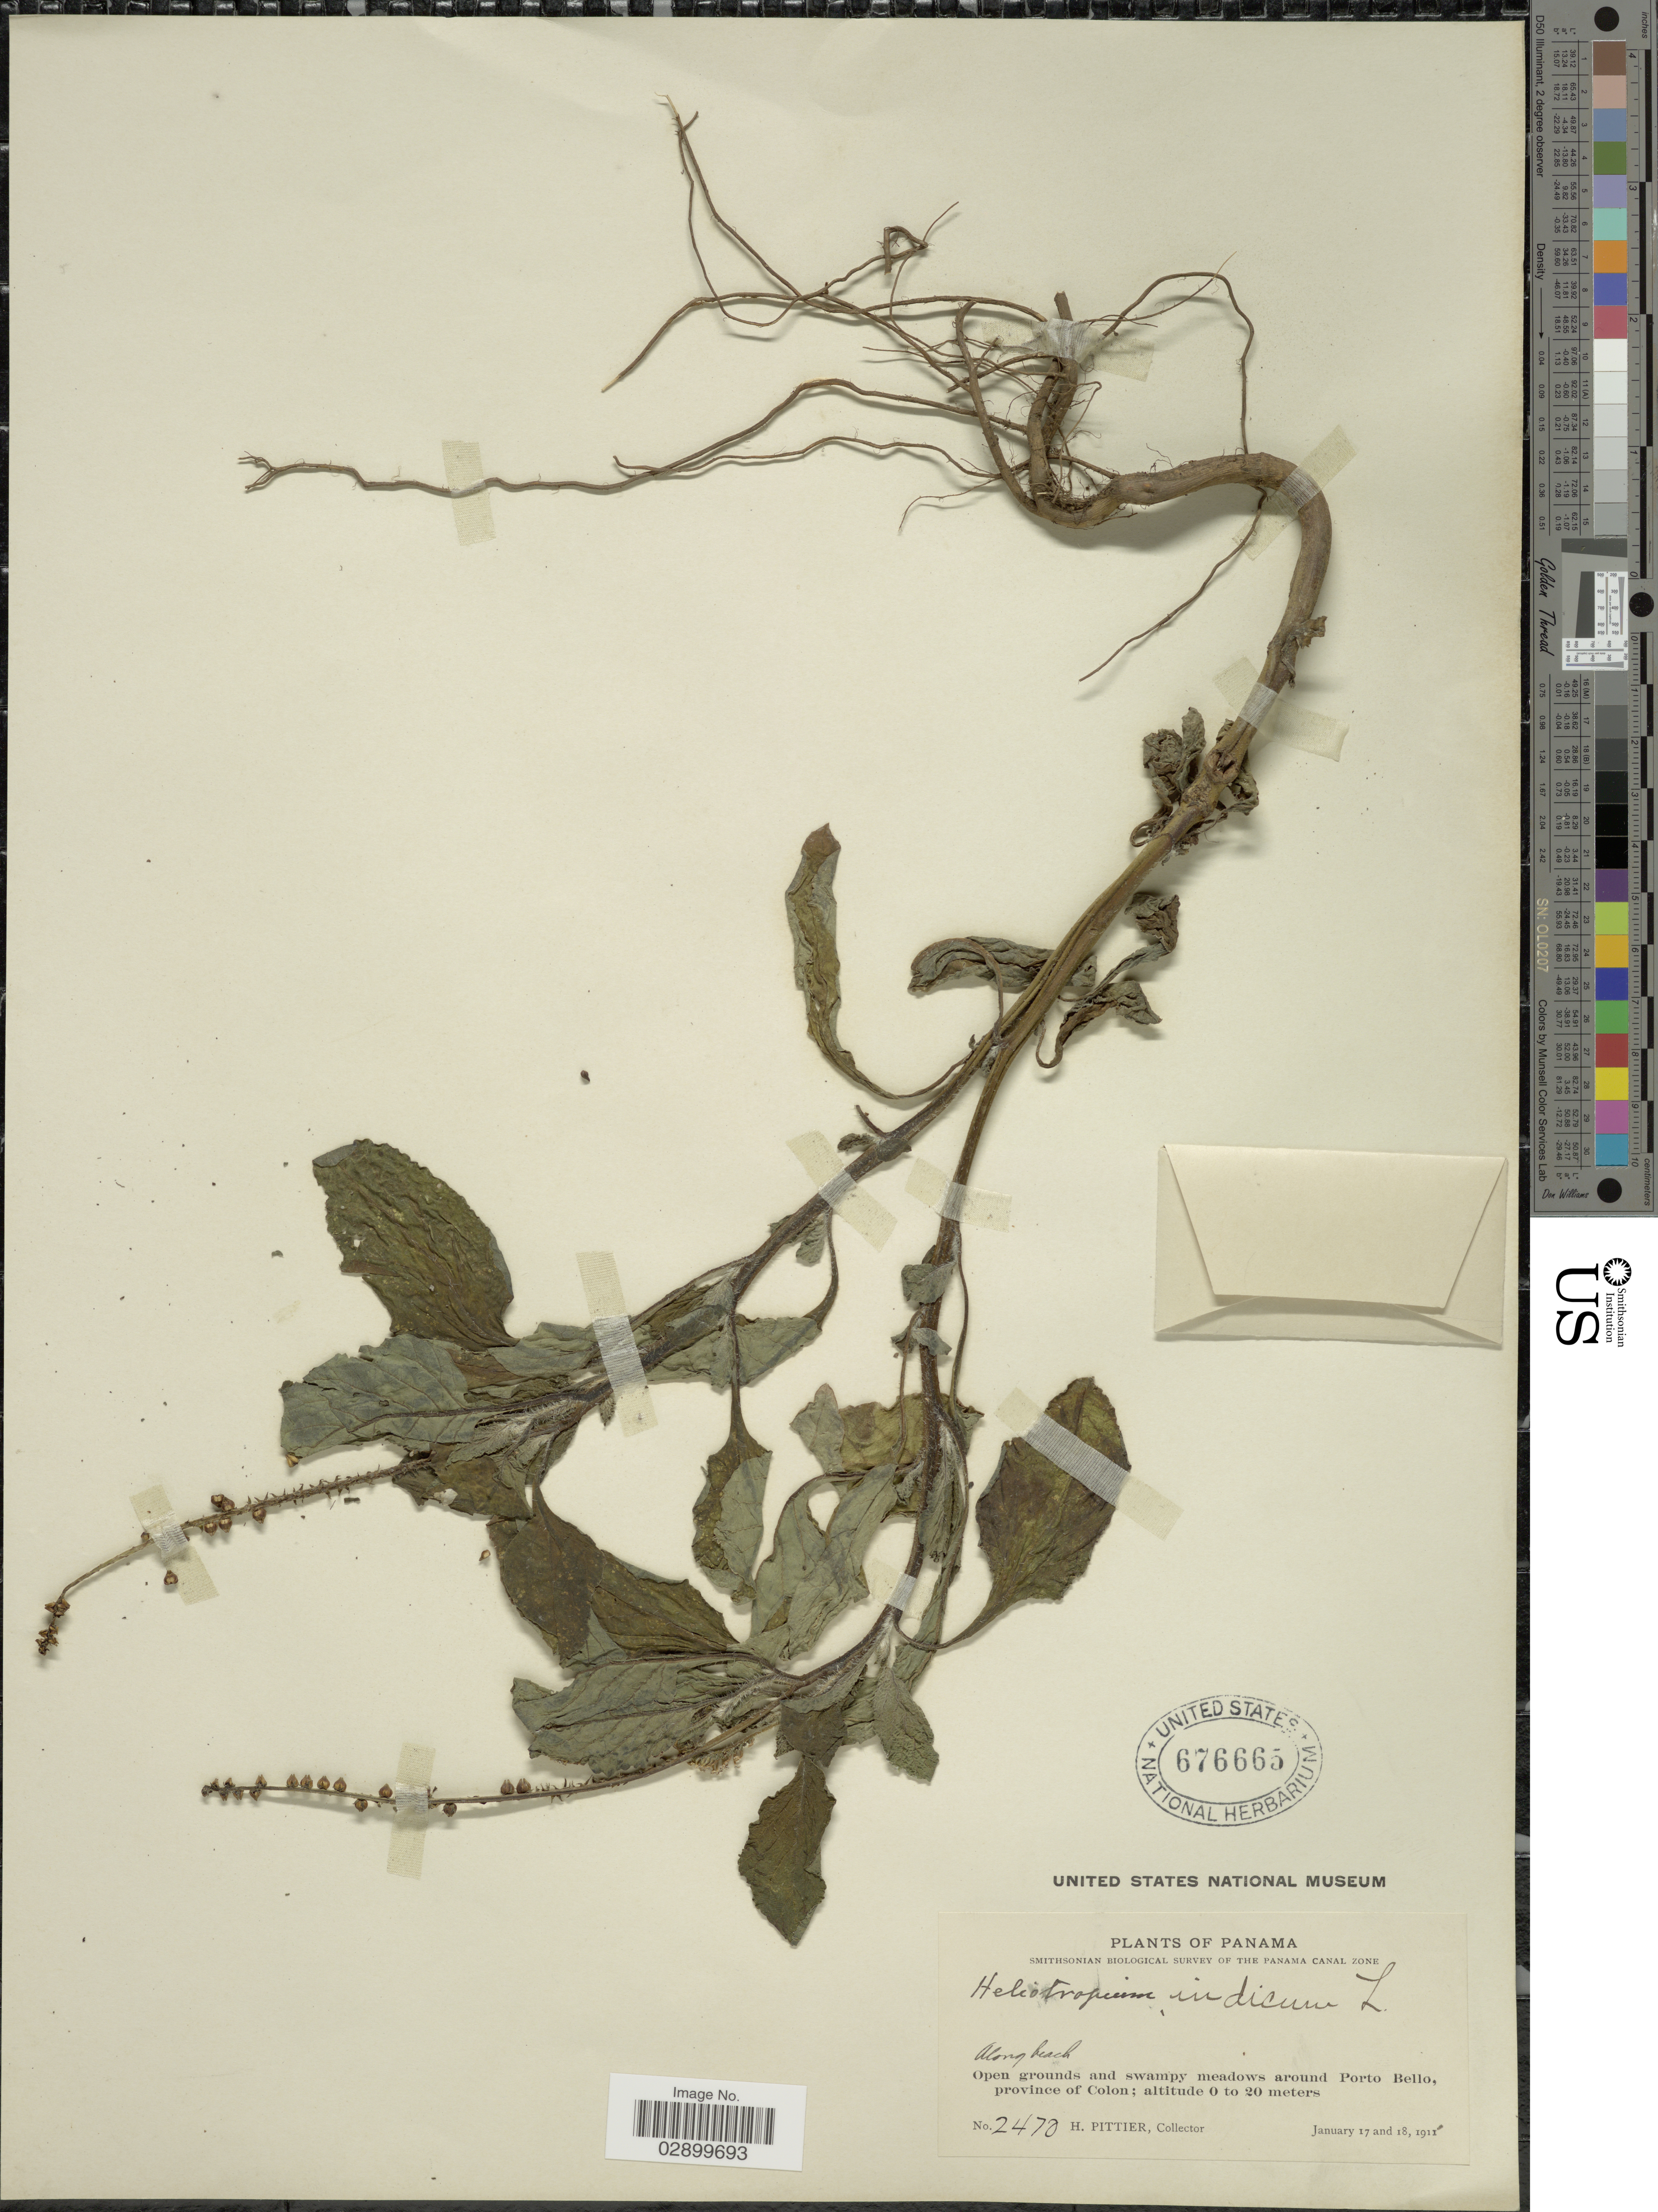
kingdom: Plantae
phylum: Tracheophyta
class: Magnoliopsida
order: Boraginales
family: Heliotropiaceae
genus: Heliotropium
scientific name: Heliotropium indicum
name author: L.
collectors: H. F. Pittier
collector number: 2470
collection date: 1911-01-17/1911-01-18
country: Panama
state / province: Colón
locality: Open grounds and swampy meadows around Porto Bello.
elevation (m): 0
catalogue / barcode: US 676665